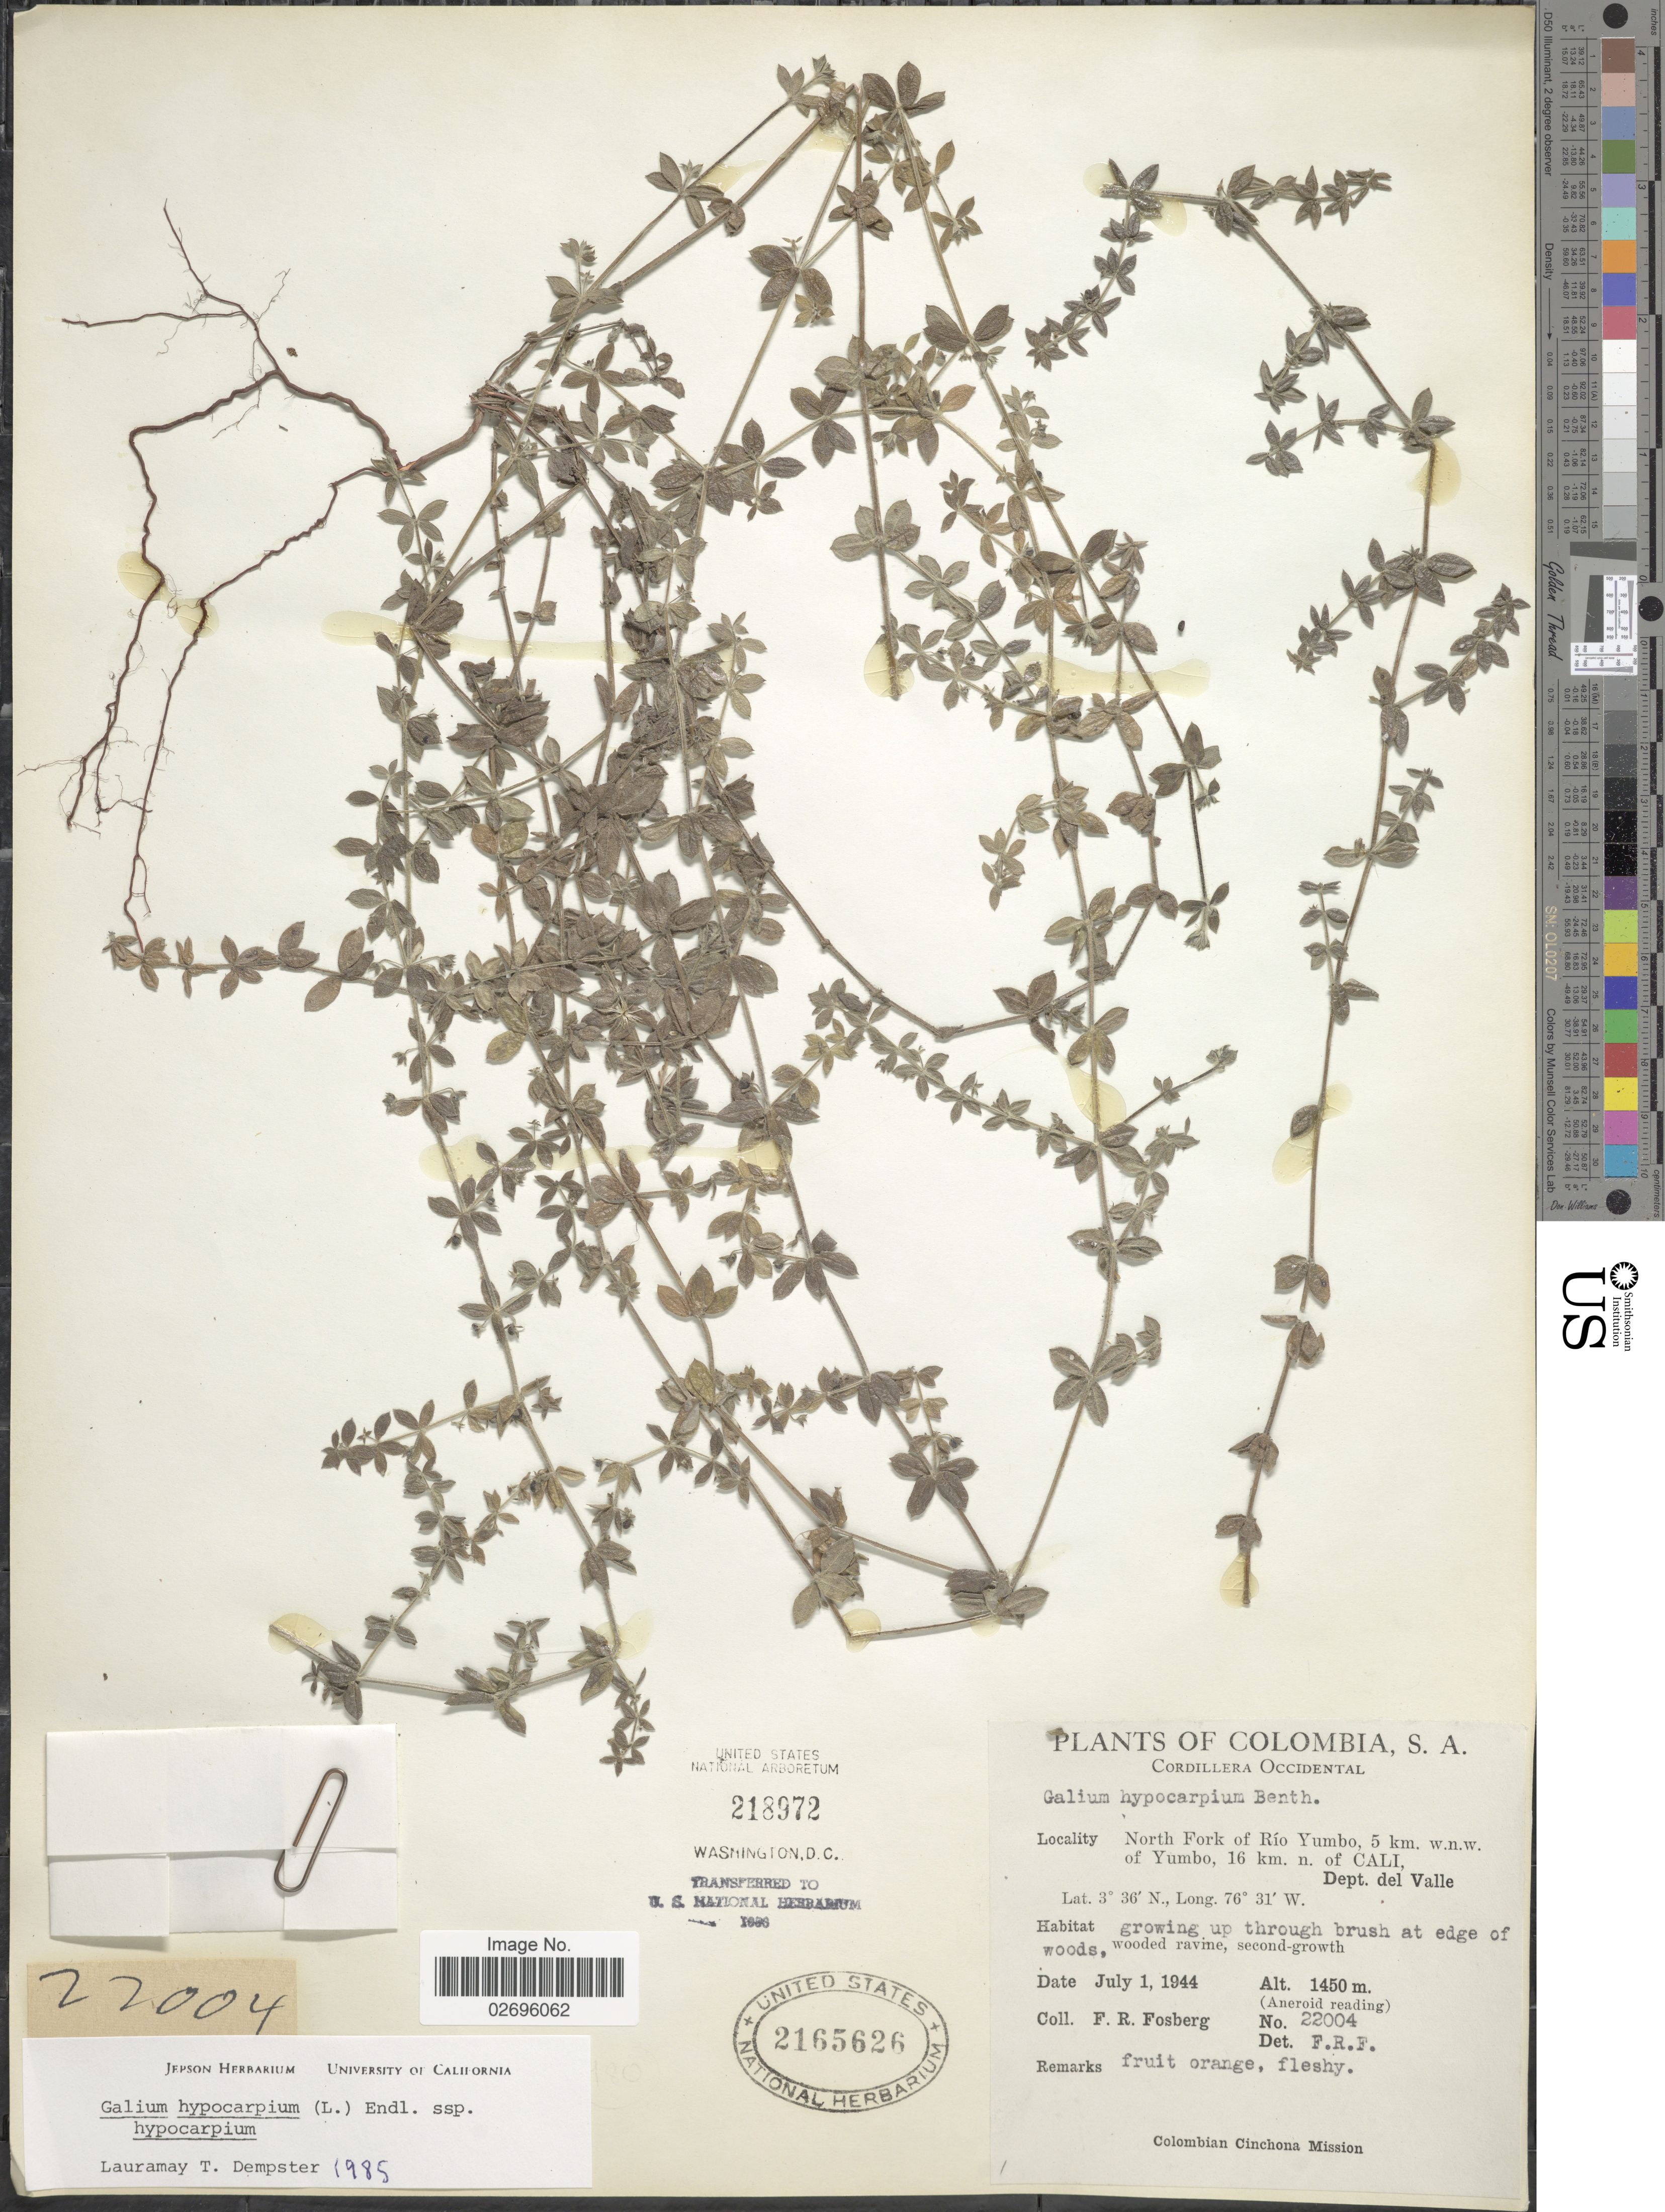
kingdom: Plantae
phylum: Tracheophyta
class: Magnoliopsida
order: Gentianales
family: Rubiaceae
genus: Galium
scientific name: Galium hypocarpium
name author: (L.) Endl. ex Griseb.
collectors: F. R. Fosberg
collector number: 22004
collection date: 1944-07-01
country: Colombia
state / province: Valle del Cauca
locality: Cordillera Occidental. North Fork of Río Yumbo, 5 km. w.n.w. of Yumbo, 16 km. n. of Cali, Dept. del Valle.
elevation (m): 1450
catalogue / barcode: US 2165626